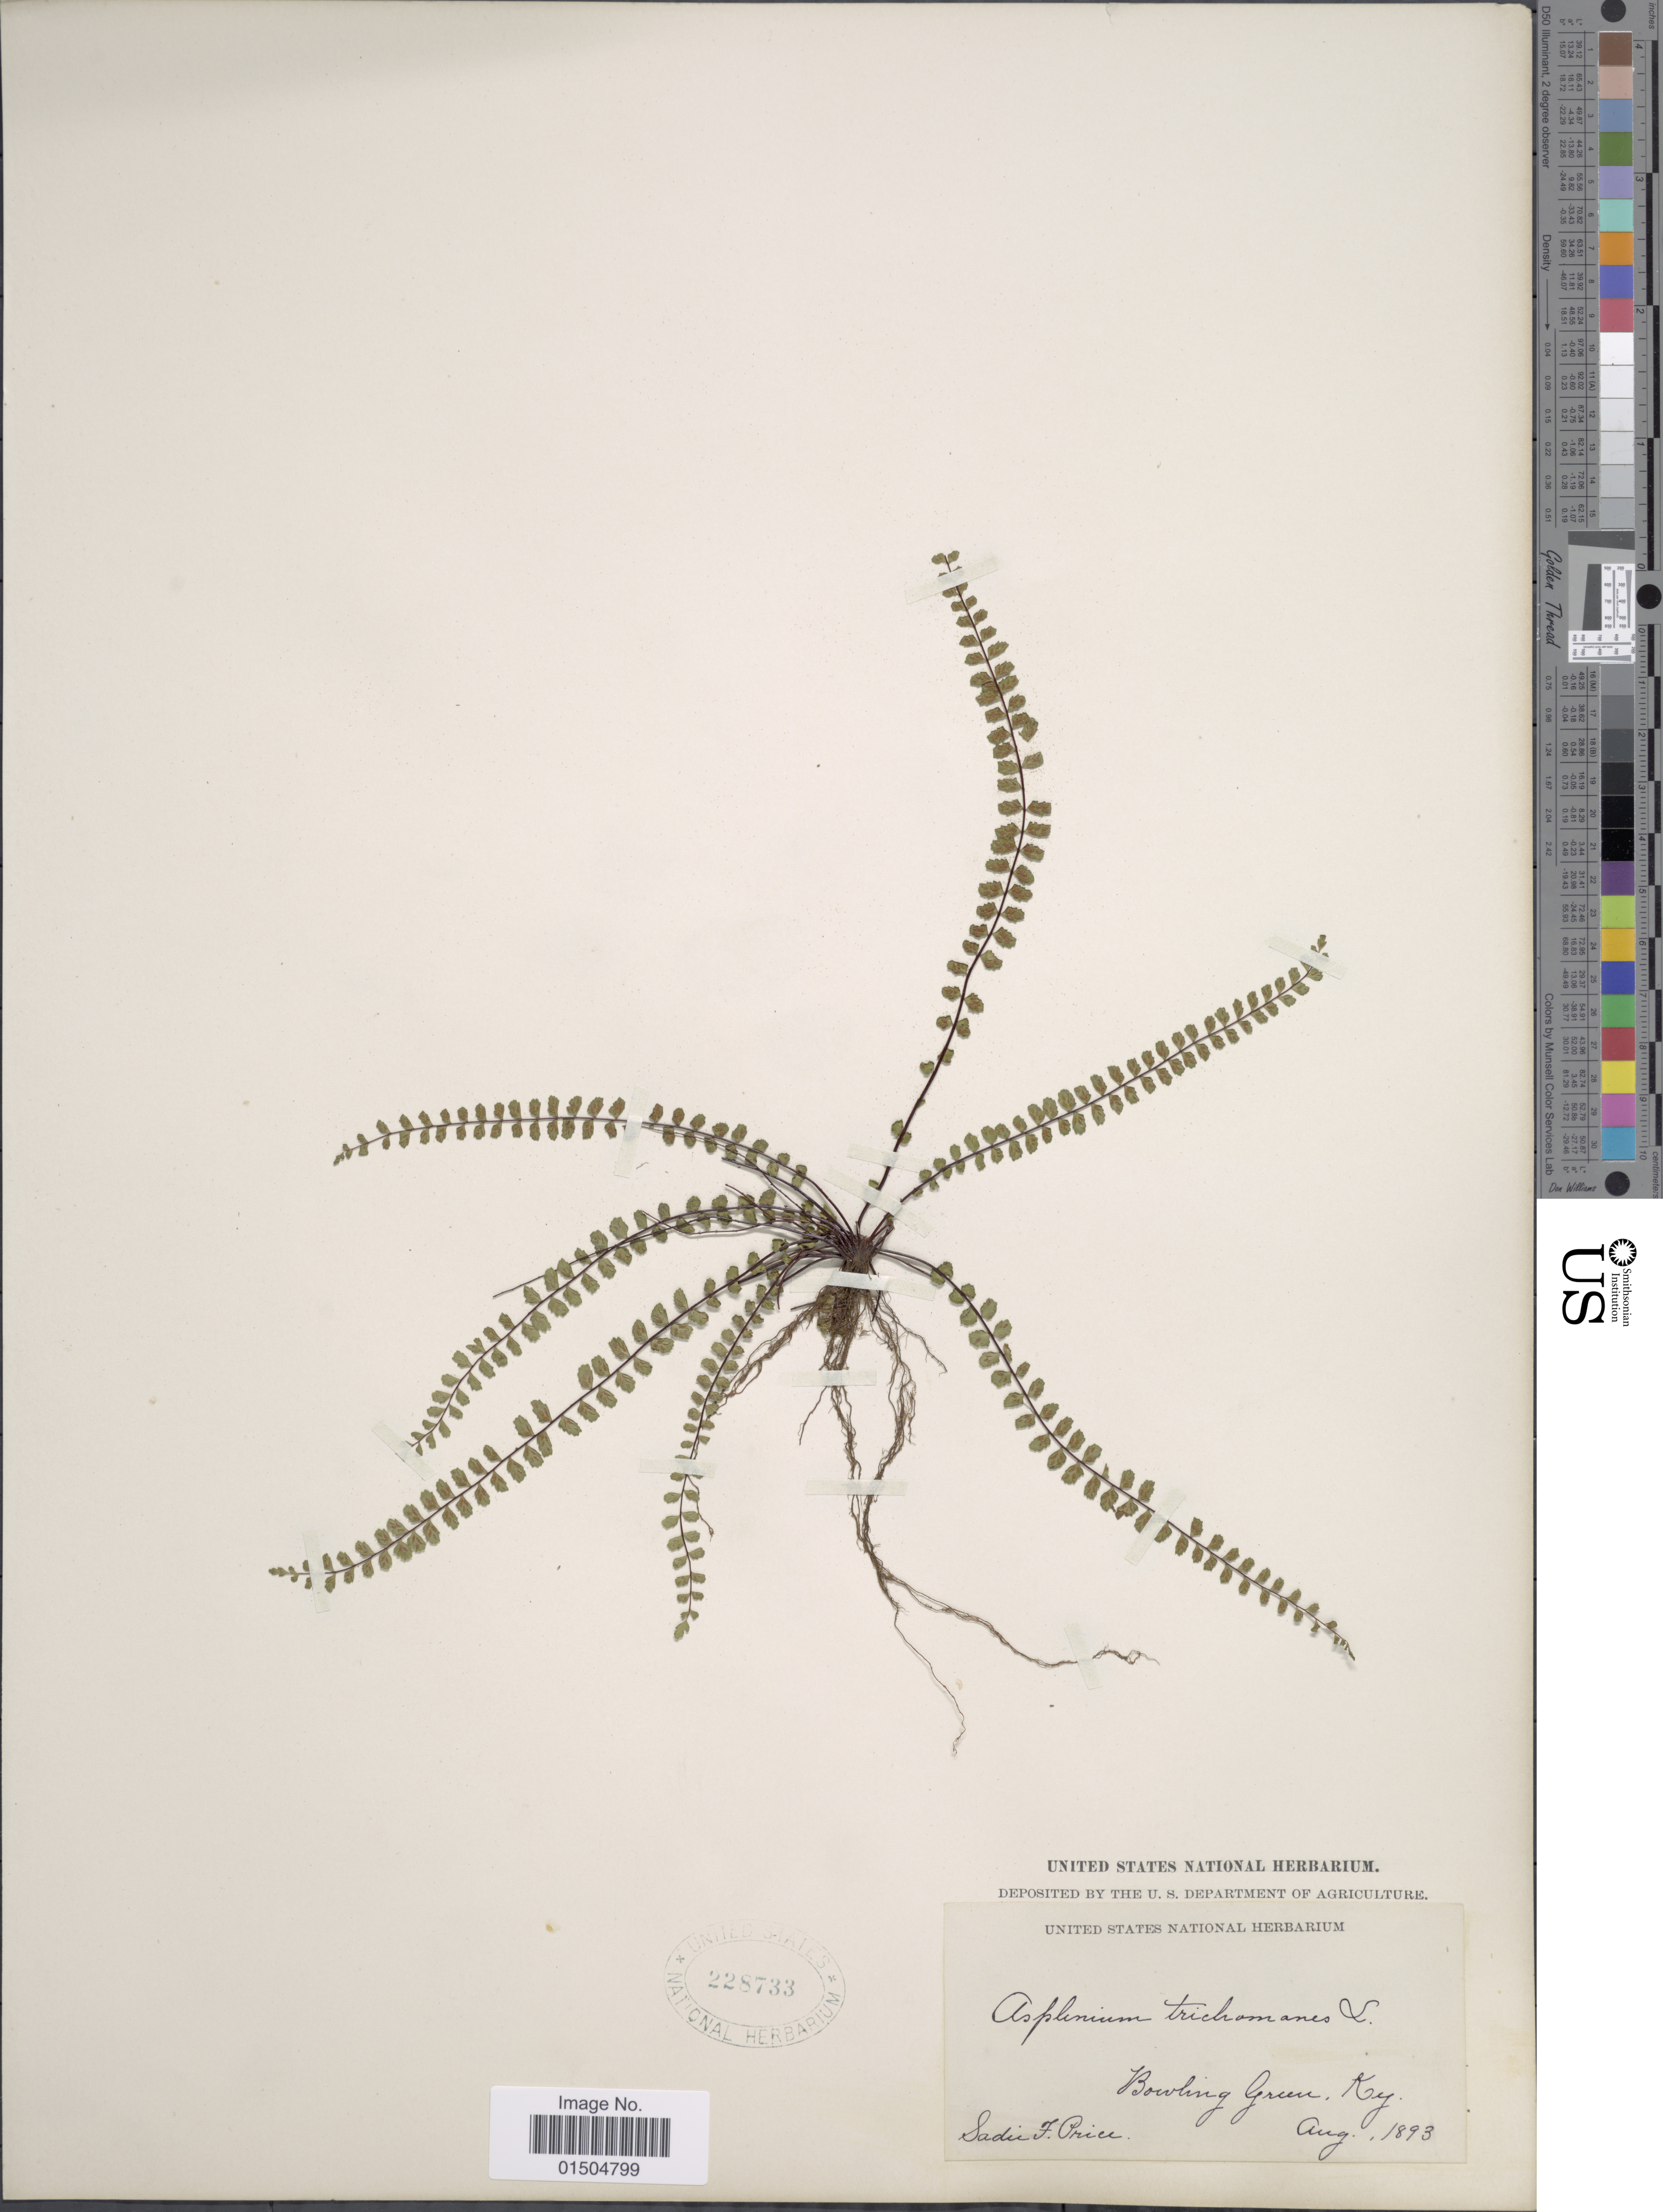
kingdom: Plantae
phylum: Tracheophyta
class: Polypodiopsida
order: Polypodiales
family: Aspleniaceae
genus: Asplenium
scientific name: Asplenium trichomanes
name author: L.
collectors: S. Price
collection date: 1893-08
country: United States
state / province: Kentucky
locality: Bowling Green.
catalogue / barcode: US 228733